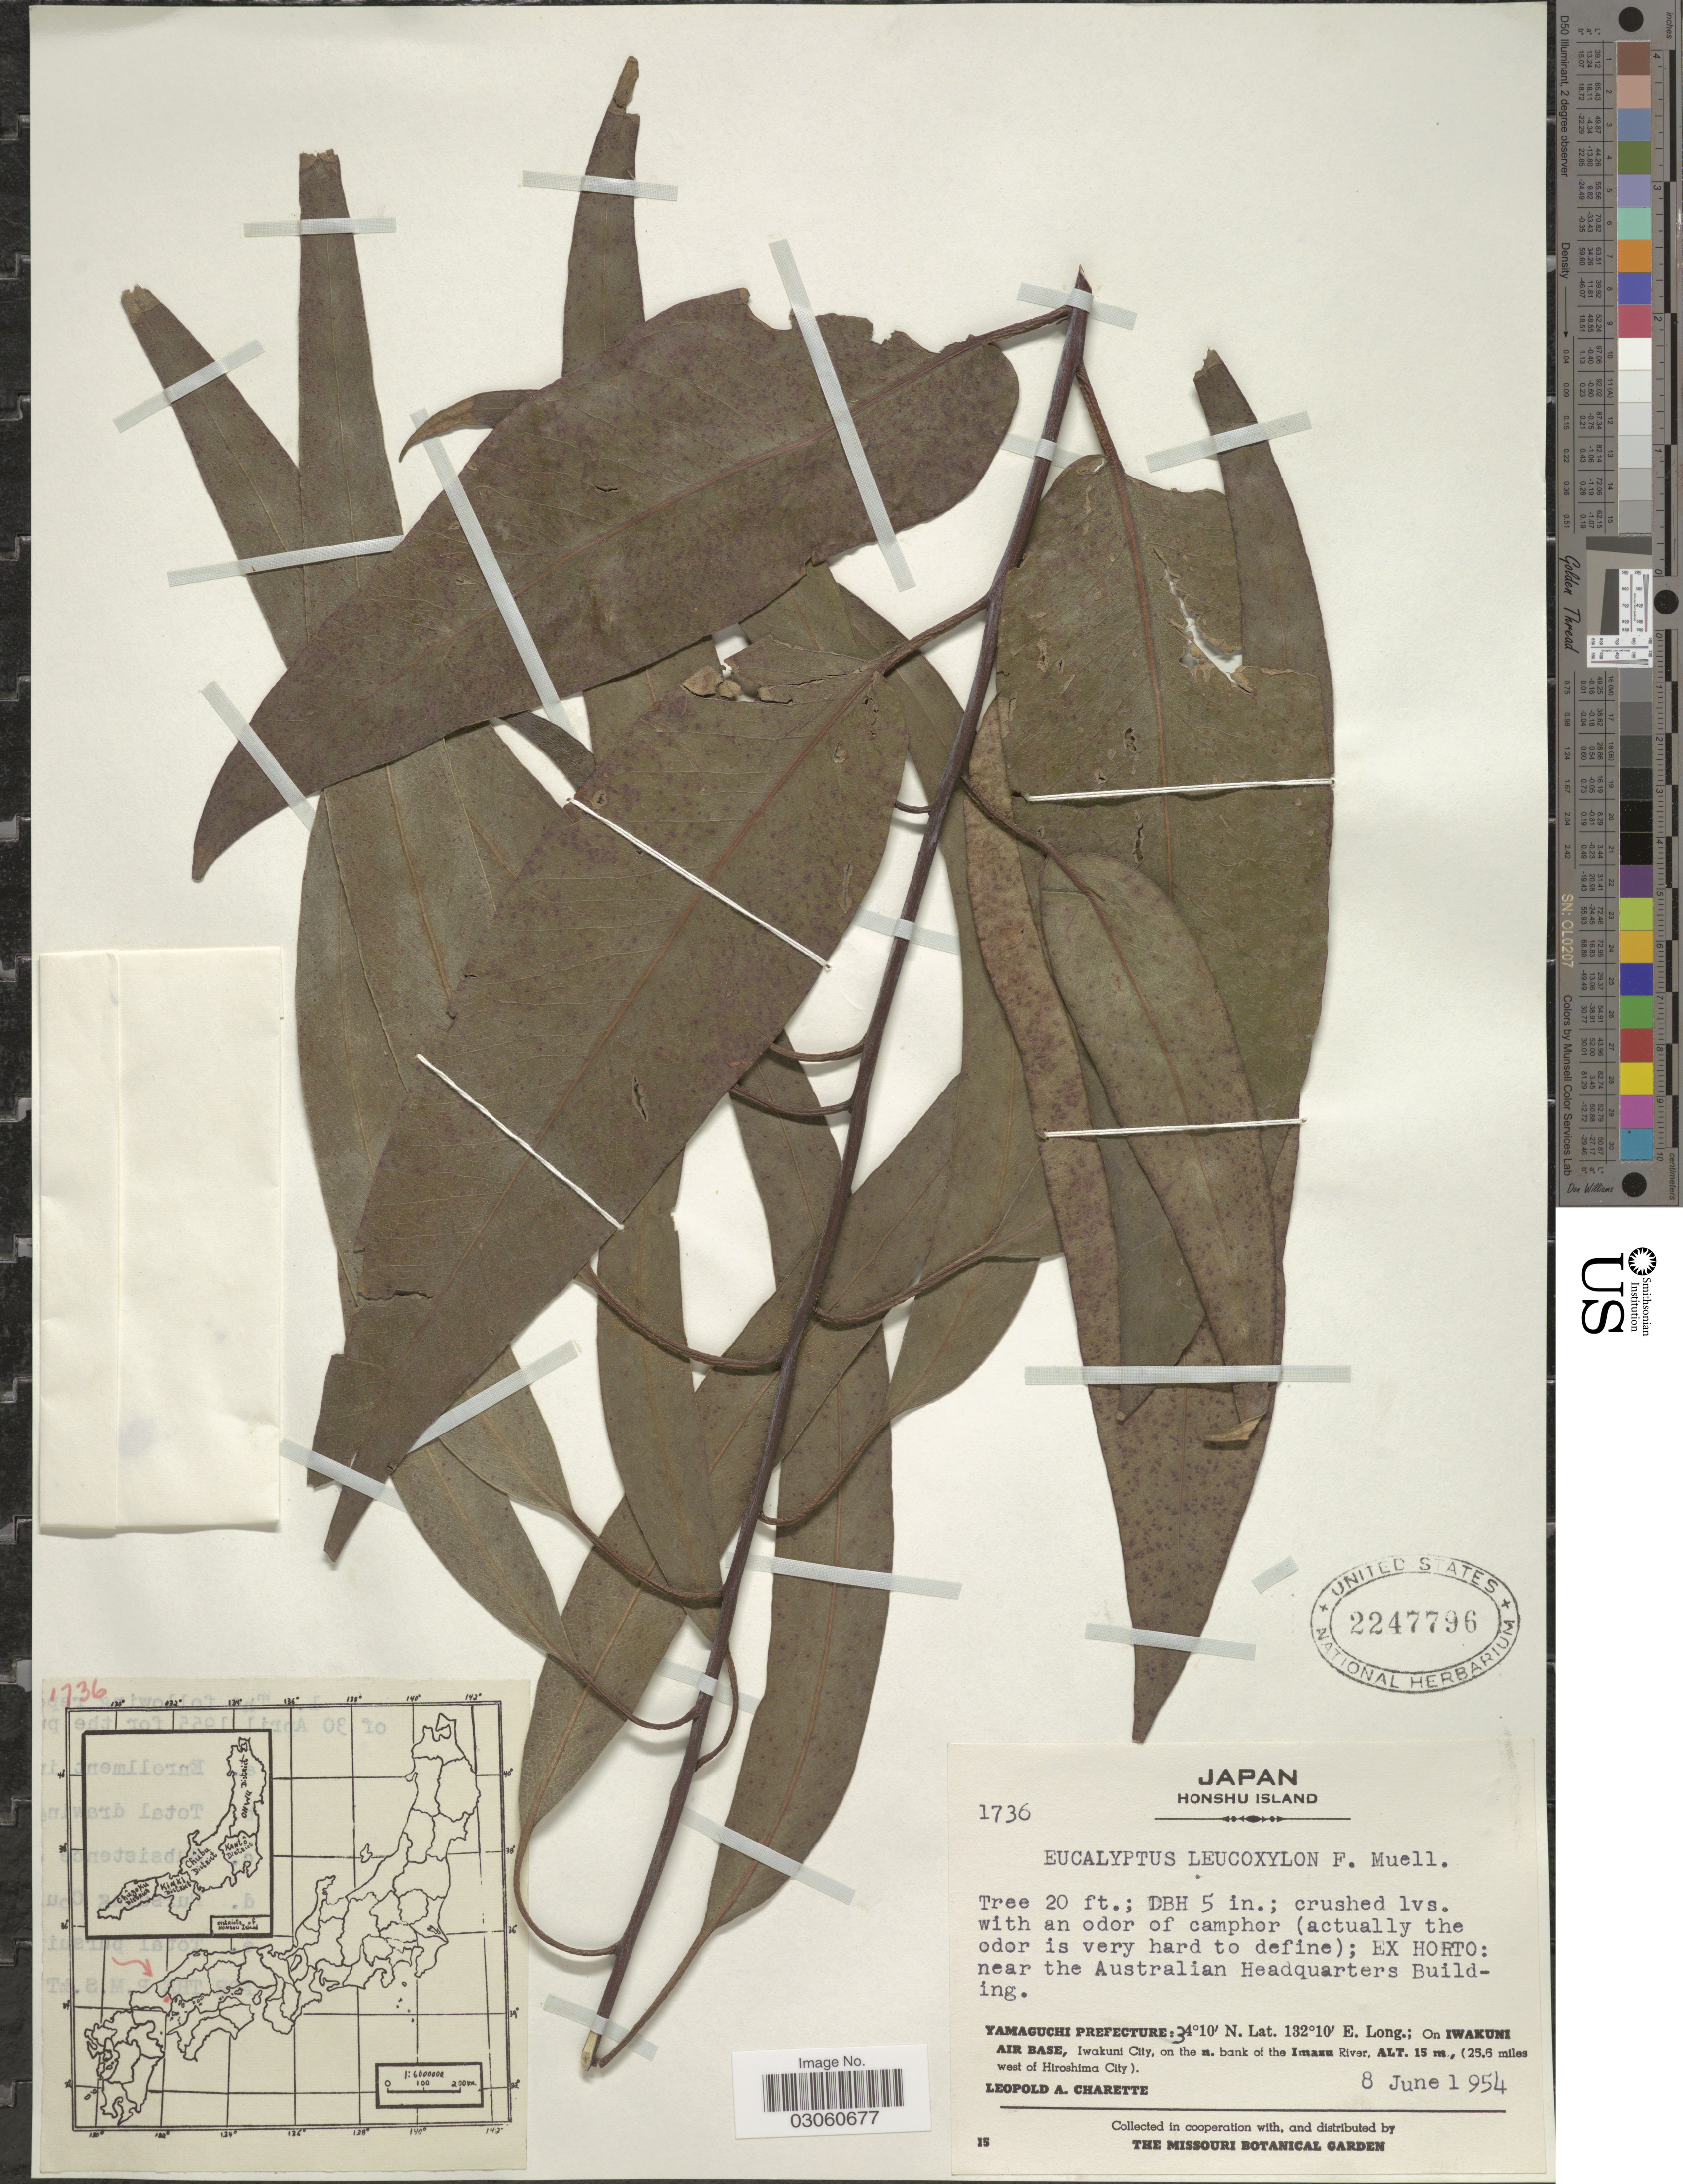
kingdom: Plantae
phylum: Tracheophyta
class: Magnoliopsida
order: Myrtales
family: Myrtaceae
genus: Eucalyptus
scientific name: Eucalyptus leucoxylon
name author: F. Muell.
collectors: L. A. Charette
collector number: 1736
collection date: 1954-06-08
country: Japan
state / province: Yamaguti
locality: Honshu Island. Near the Australian Headquarters Building. Yamaguchi Prefecture: On Iwakuni Air Base, Iwakuni City, on the n. bank of the Imazu River. (25.6 miles west of Hiroshima City).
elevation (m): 15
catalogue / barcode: US 2247796